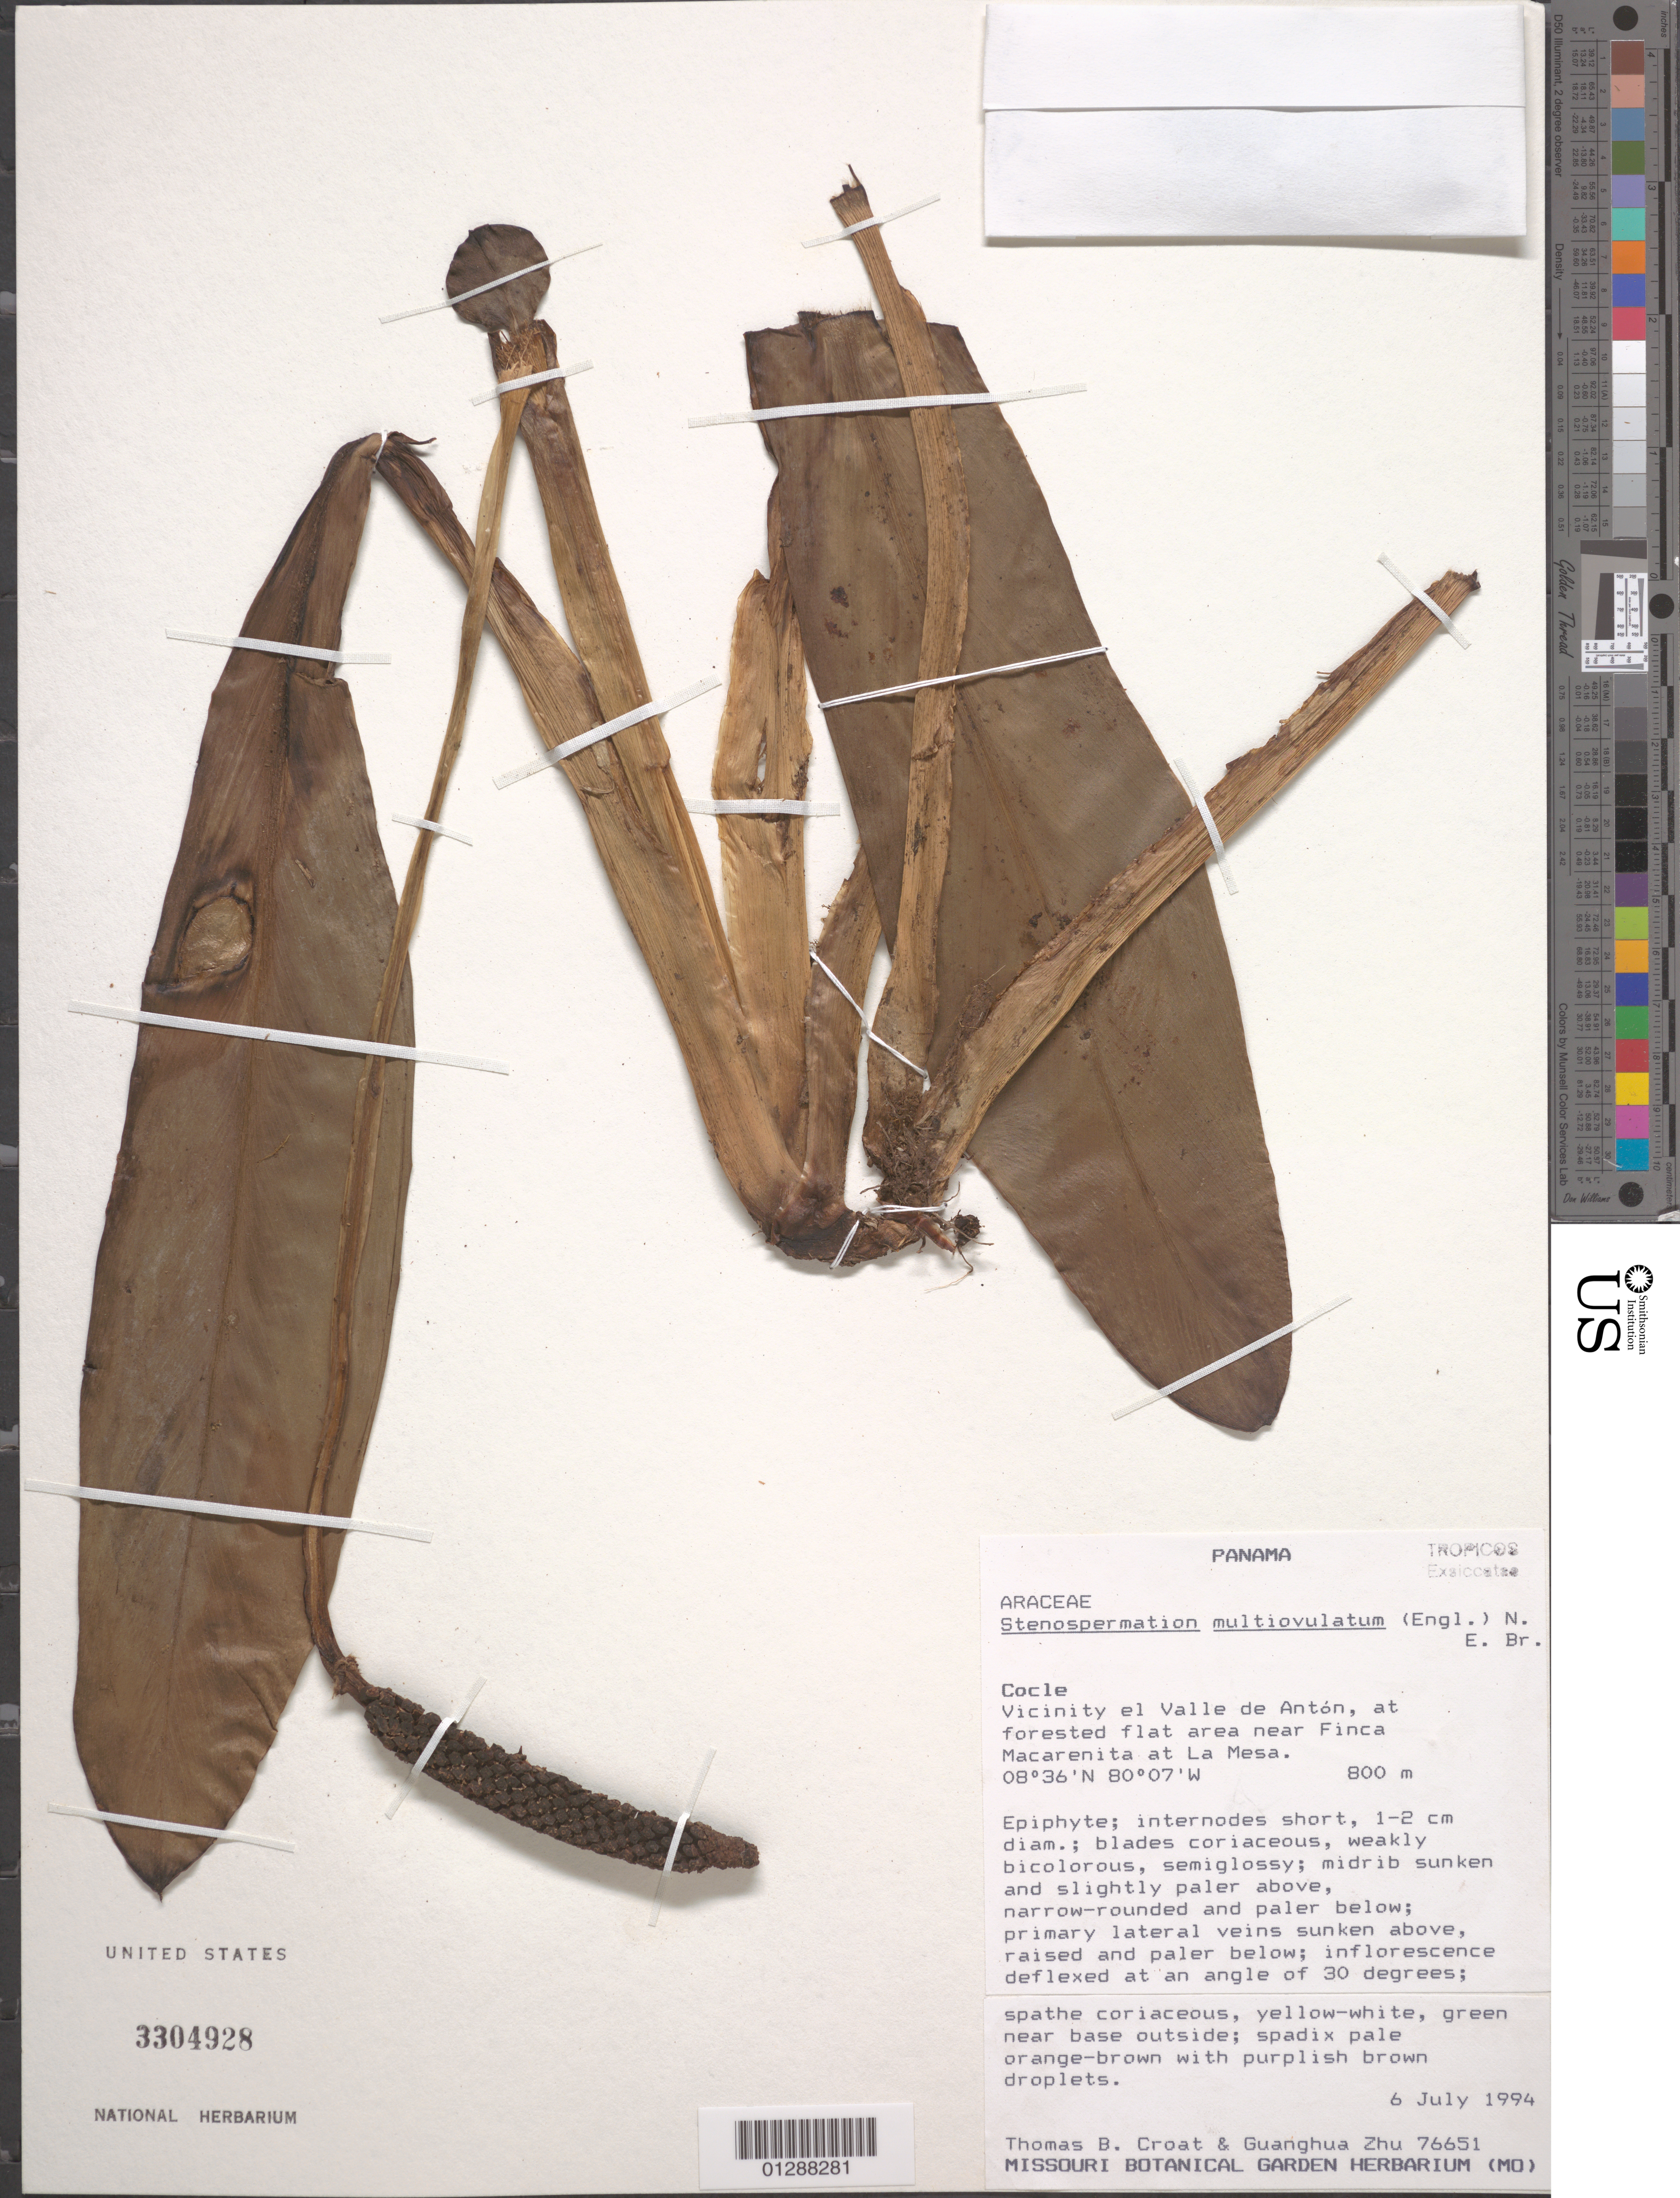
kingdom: Plantae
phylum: Tracheophyta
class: Liliopsida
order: Alismatales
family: Araceae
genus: Stenospermation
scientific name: Stenospermation multiovulatum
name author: (Engl.) N.E. Br.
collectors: T. B. Croat & Zhu Guanghua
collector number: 76651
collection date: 1994-07-06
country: Panama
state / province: Cocle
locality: Vicinity el Valle de Antón, at forested flat area near Finca Macarenita at La Mesa.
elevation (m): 800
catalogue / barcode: US 3304928